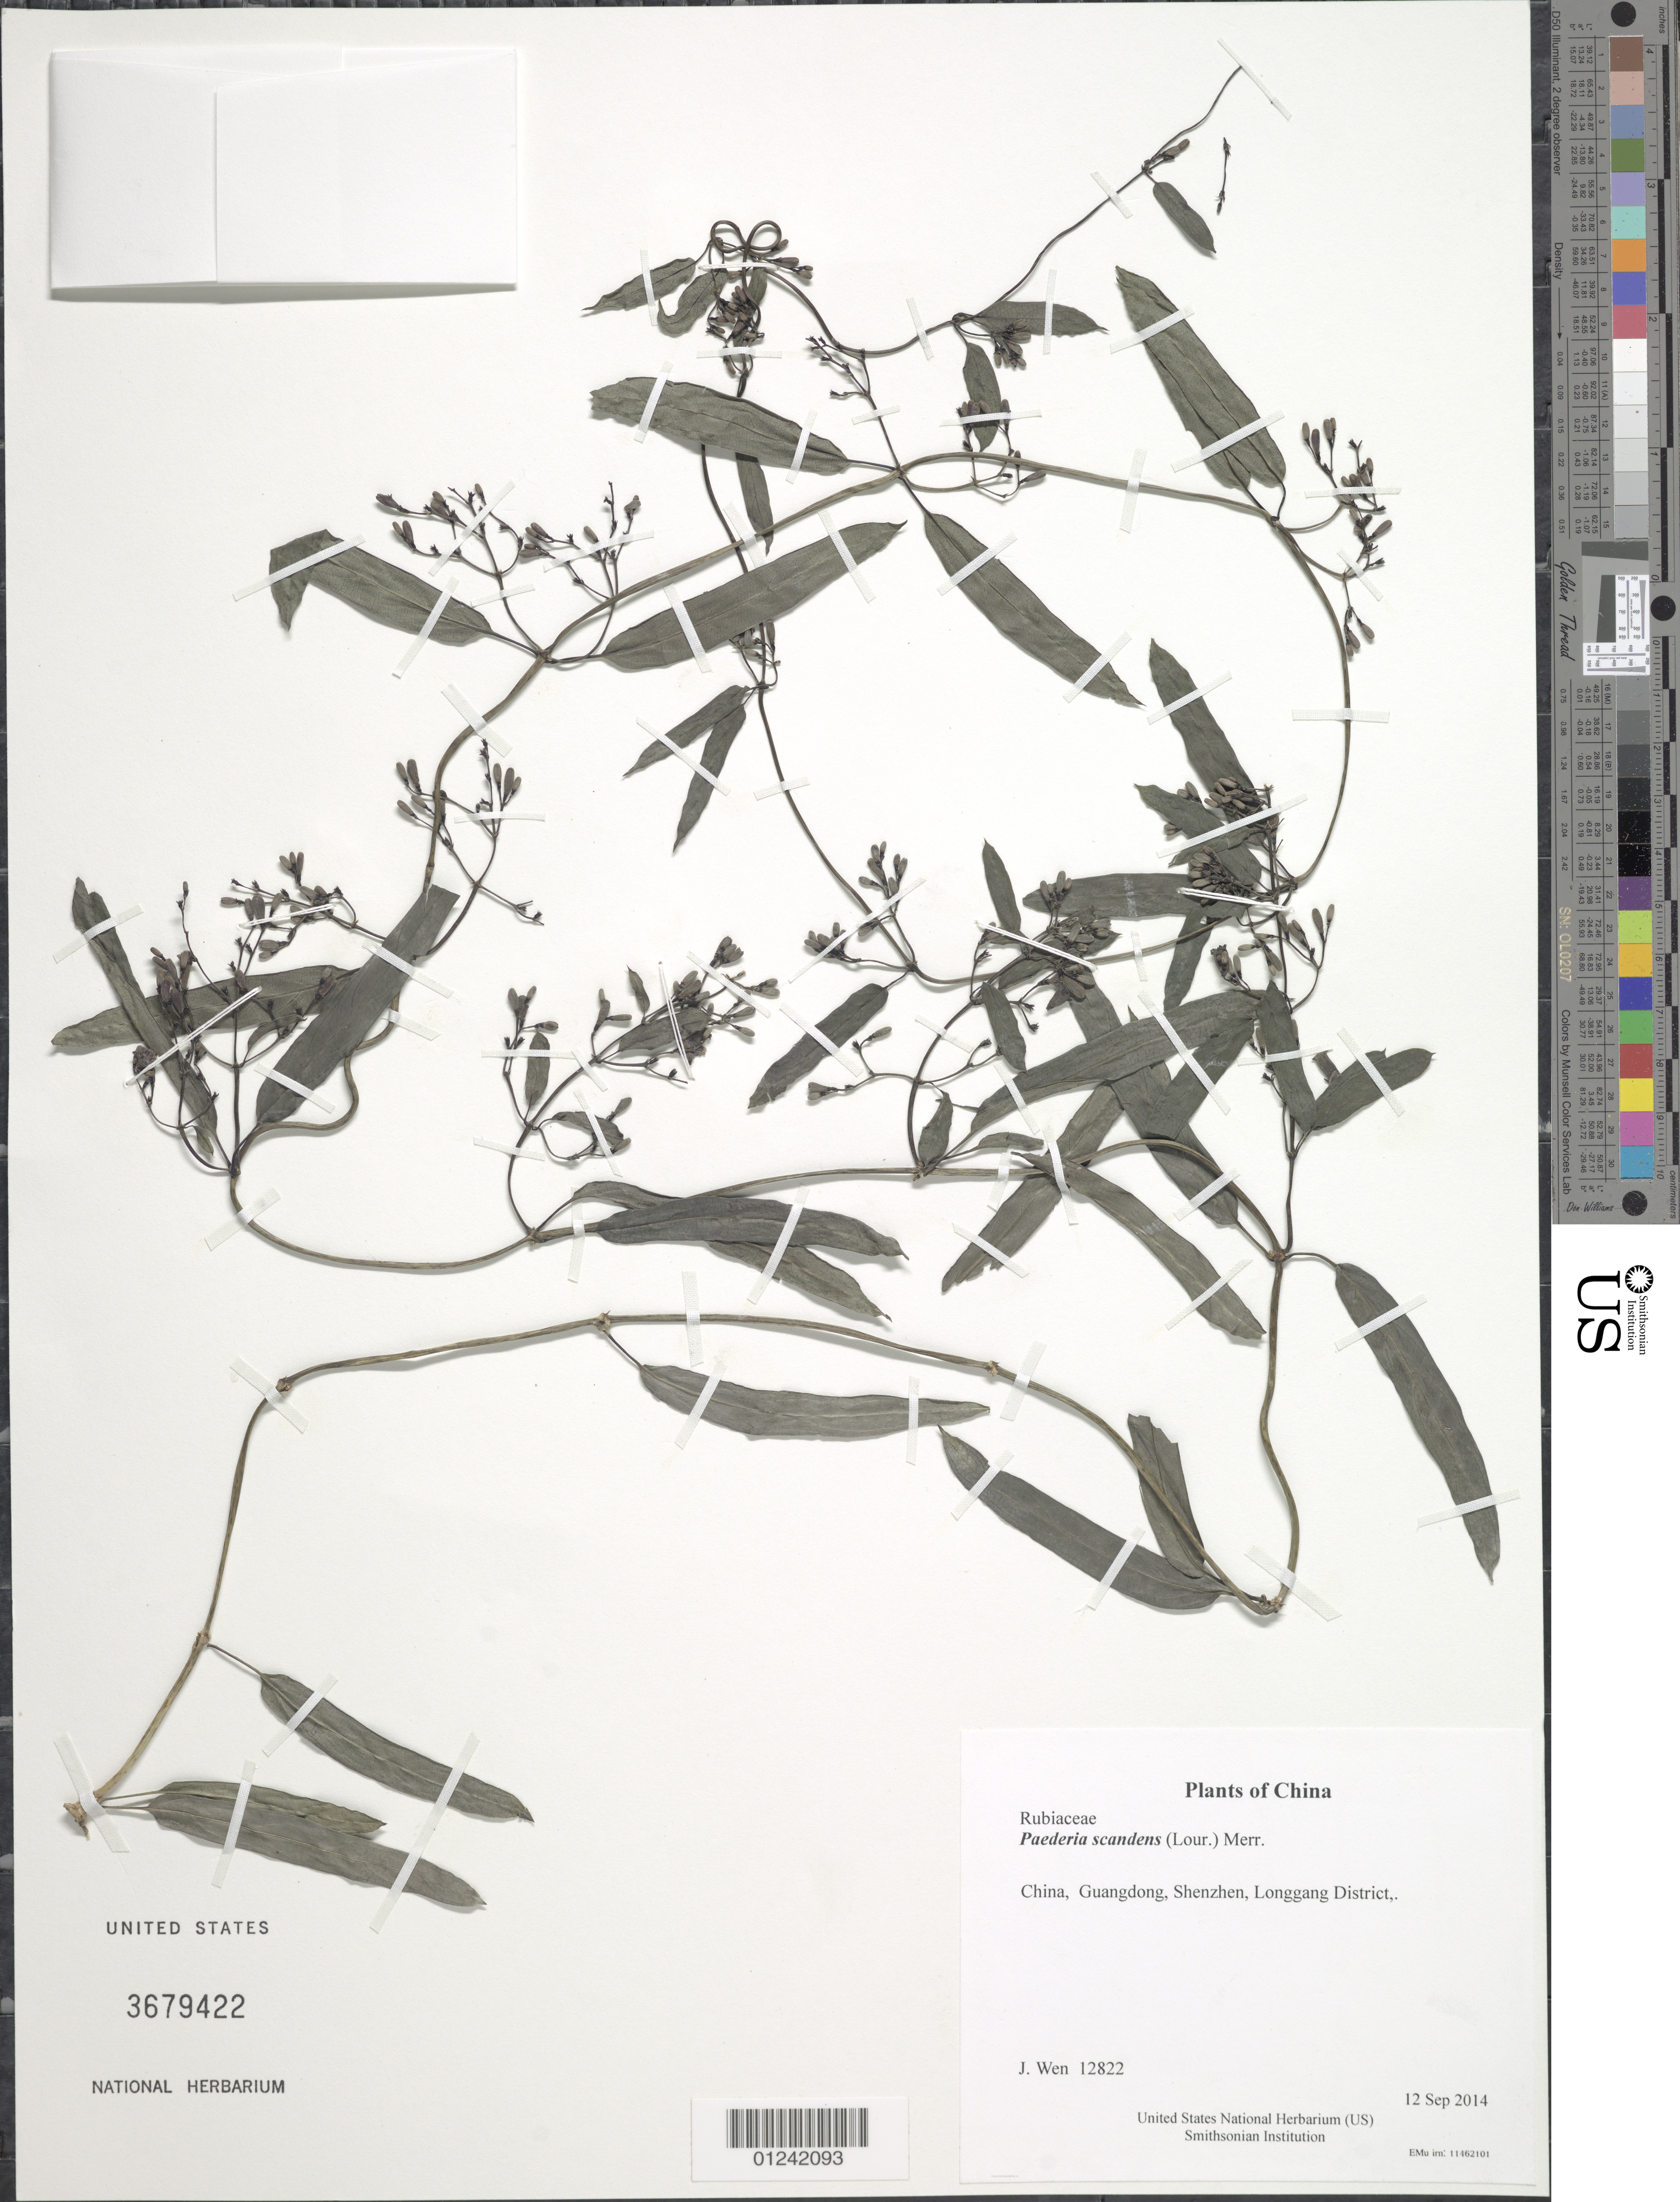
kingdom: Plantae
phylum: Tracheophyta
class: Magnoliopsida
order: Gentianales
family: Rubiaceae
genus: Paederia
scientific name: Paederia scandens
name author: (Lour.) Merr.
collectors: J. Wen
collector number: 12822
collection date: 2014-09-12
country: China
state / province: Guangdong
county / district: Shenzhen, Longgang District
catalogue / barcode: US 3679422